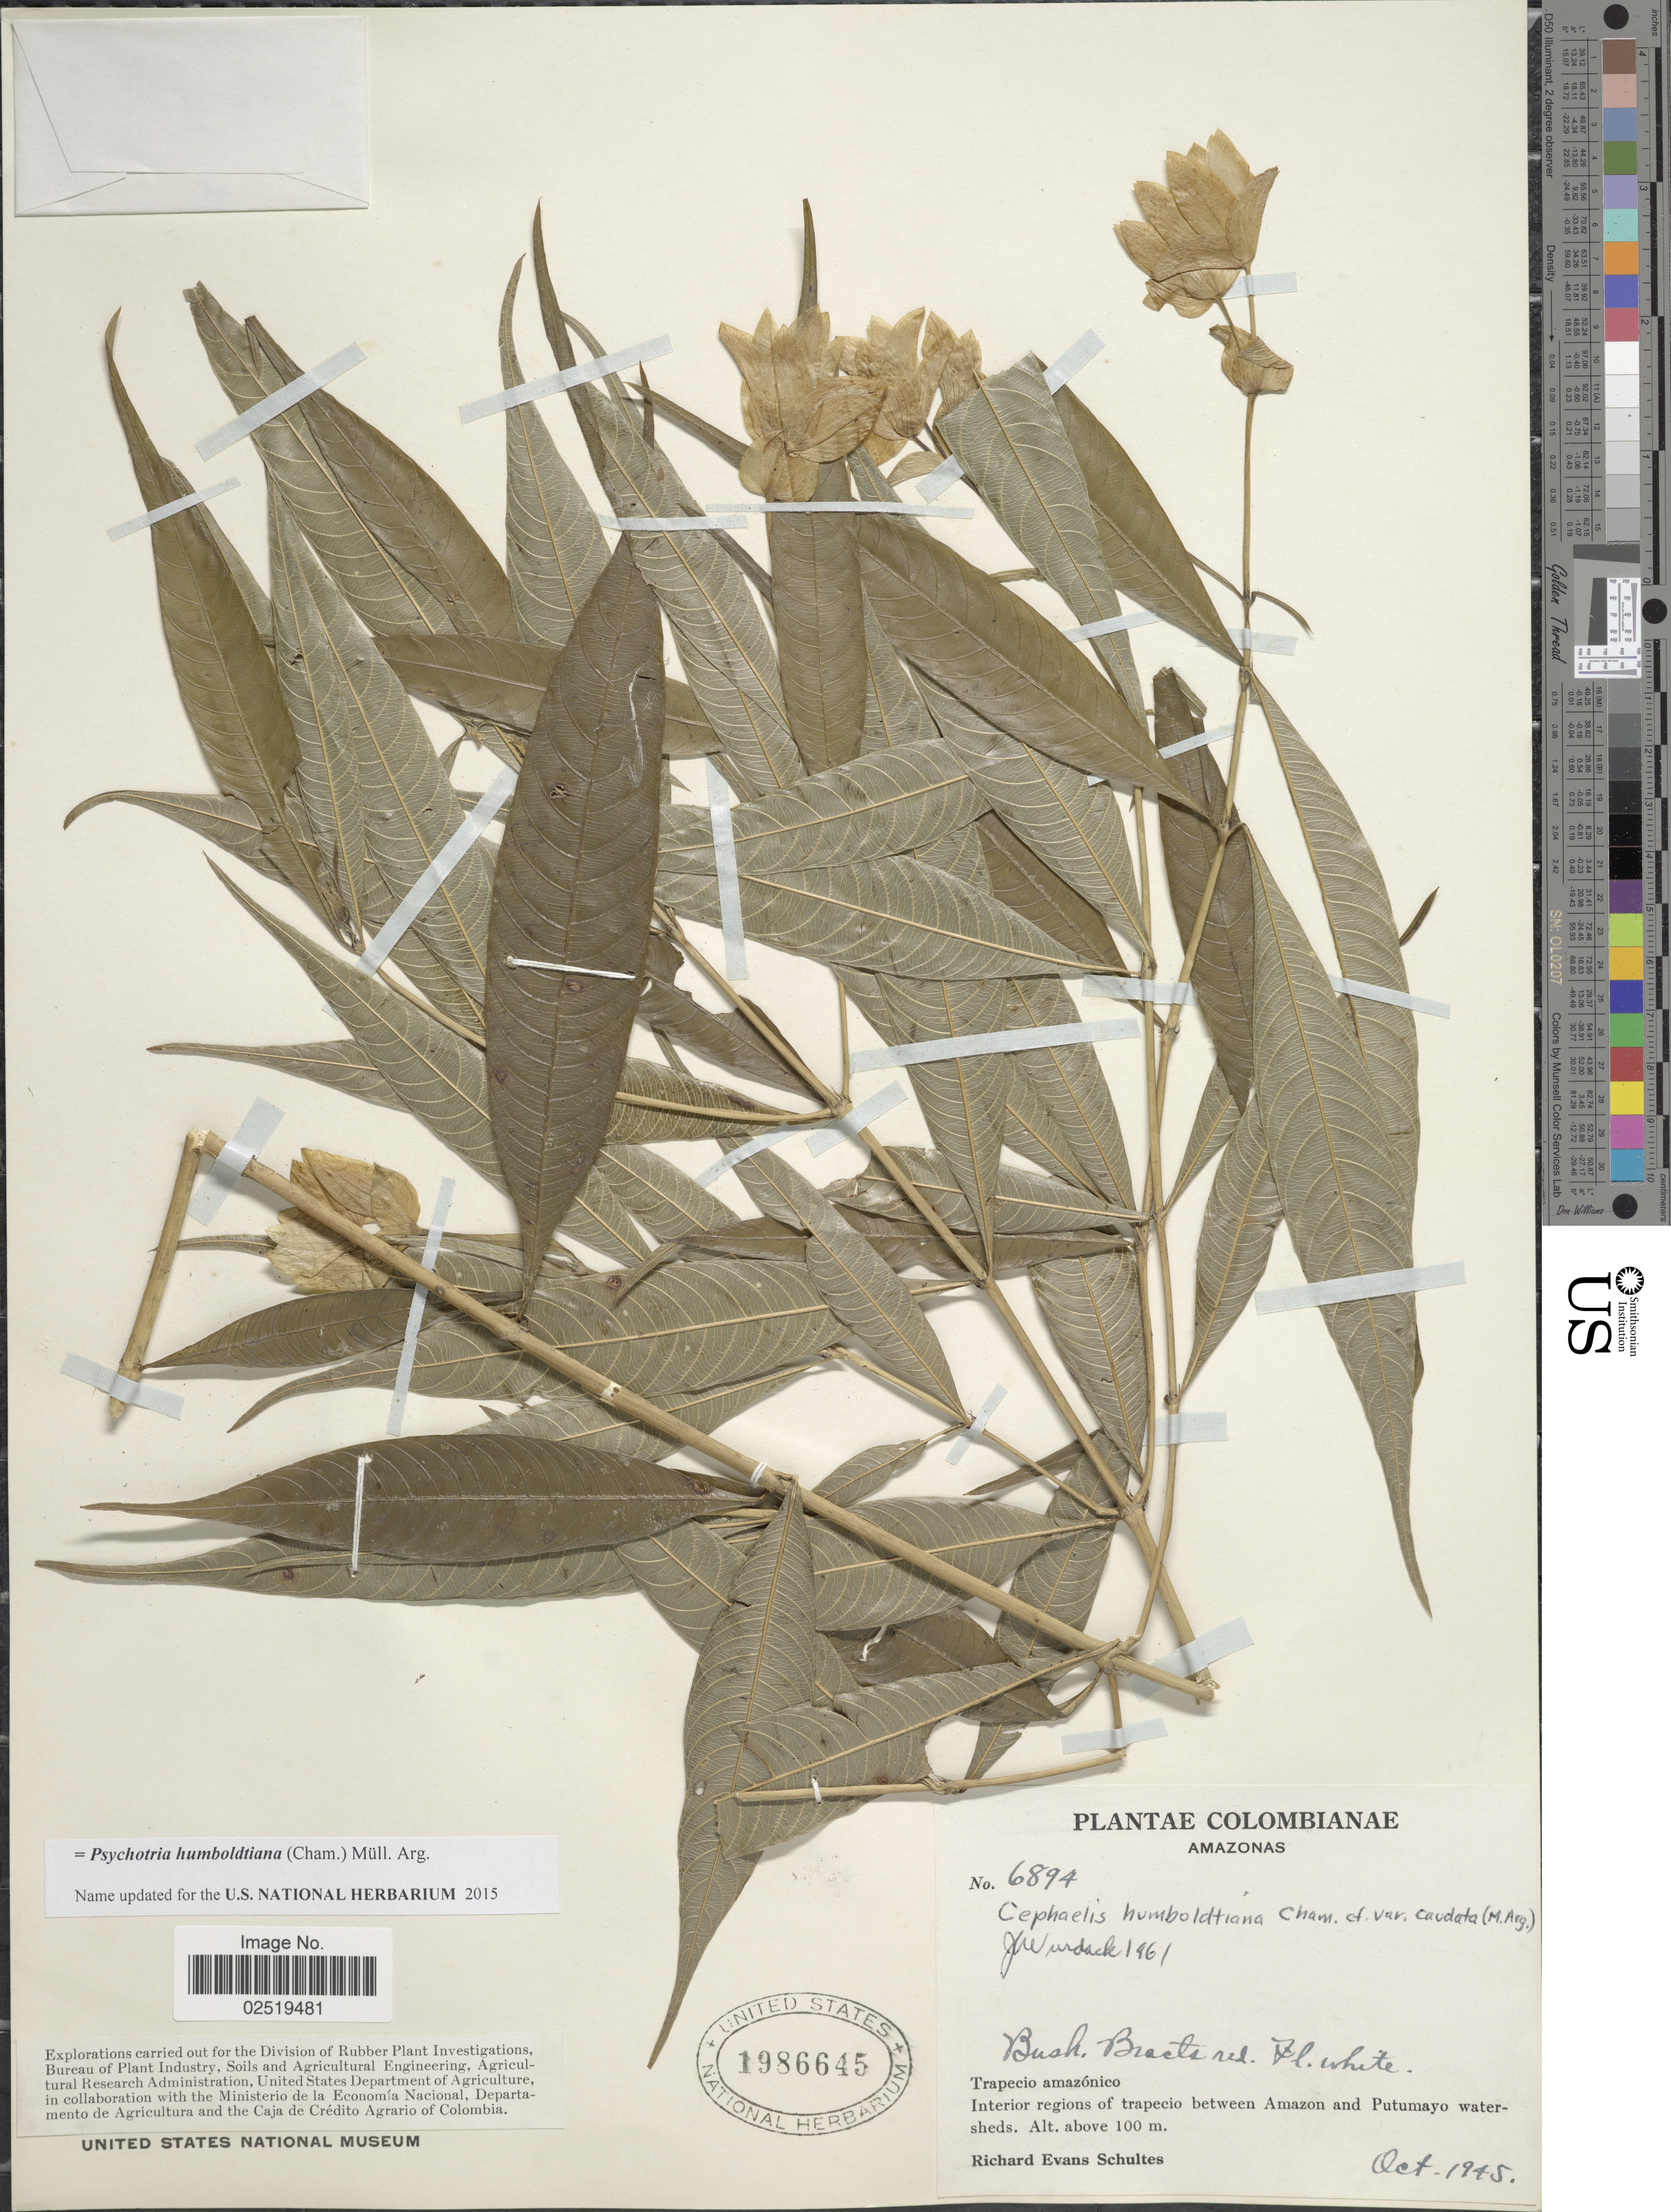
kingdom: Plantae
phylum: Tracheophyta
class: Magnoliopsida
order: Gentianales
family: Rubiaceae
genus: Psychotria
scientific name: Psychotria humboldtiana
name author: (Cham.) Müll. Arg.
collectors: R. E. Schultes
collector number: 6894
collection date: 1945-10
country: Colombia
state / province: Amazônas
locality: Trapecio amazonico, Interior regions of trapecio between Amazon and Putumayo watersheds.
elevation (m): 100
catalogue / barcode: US 1986645